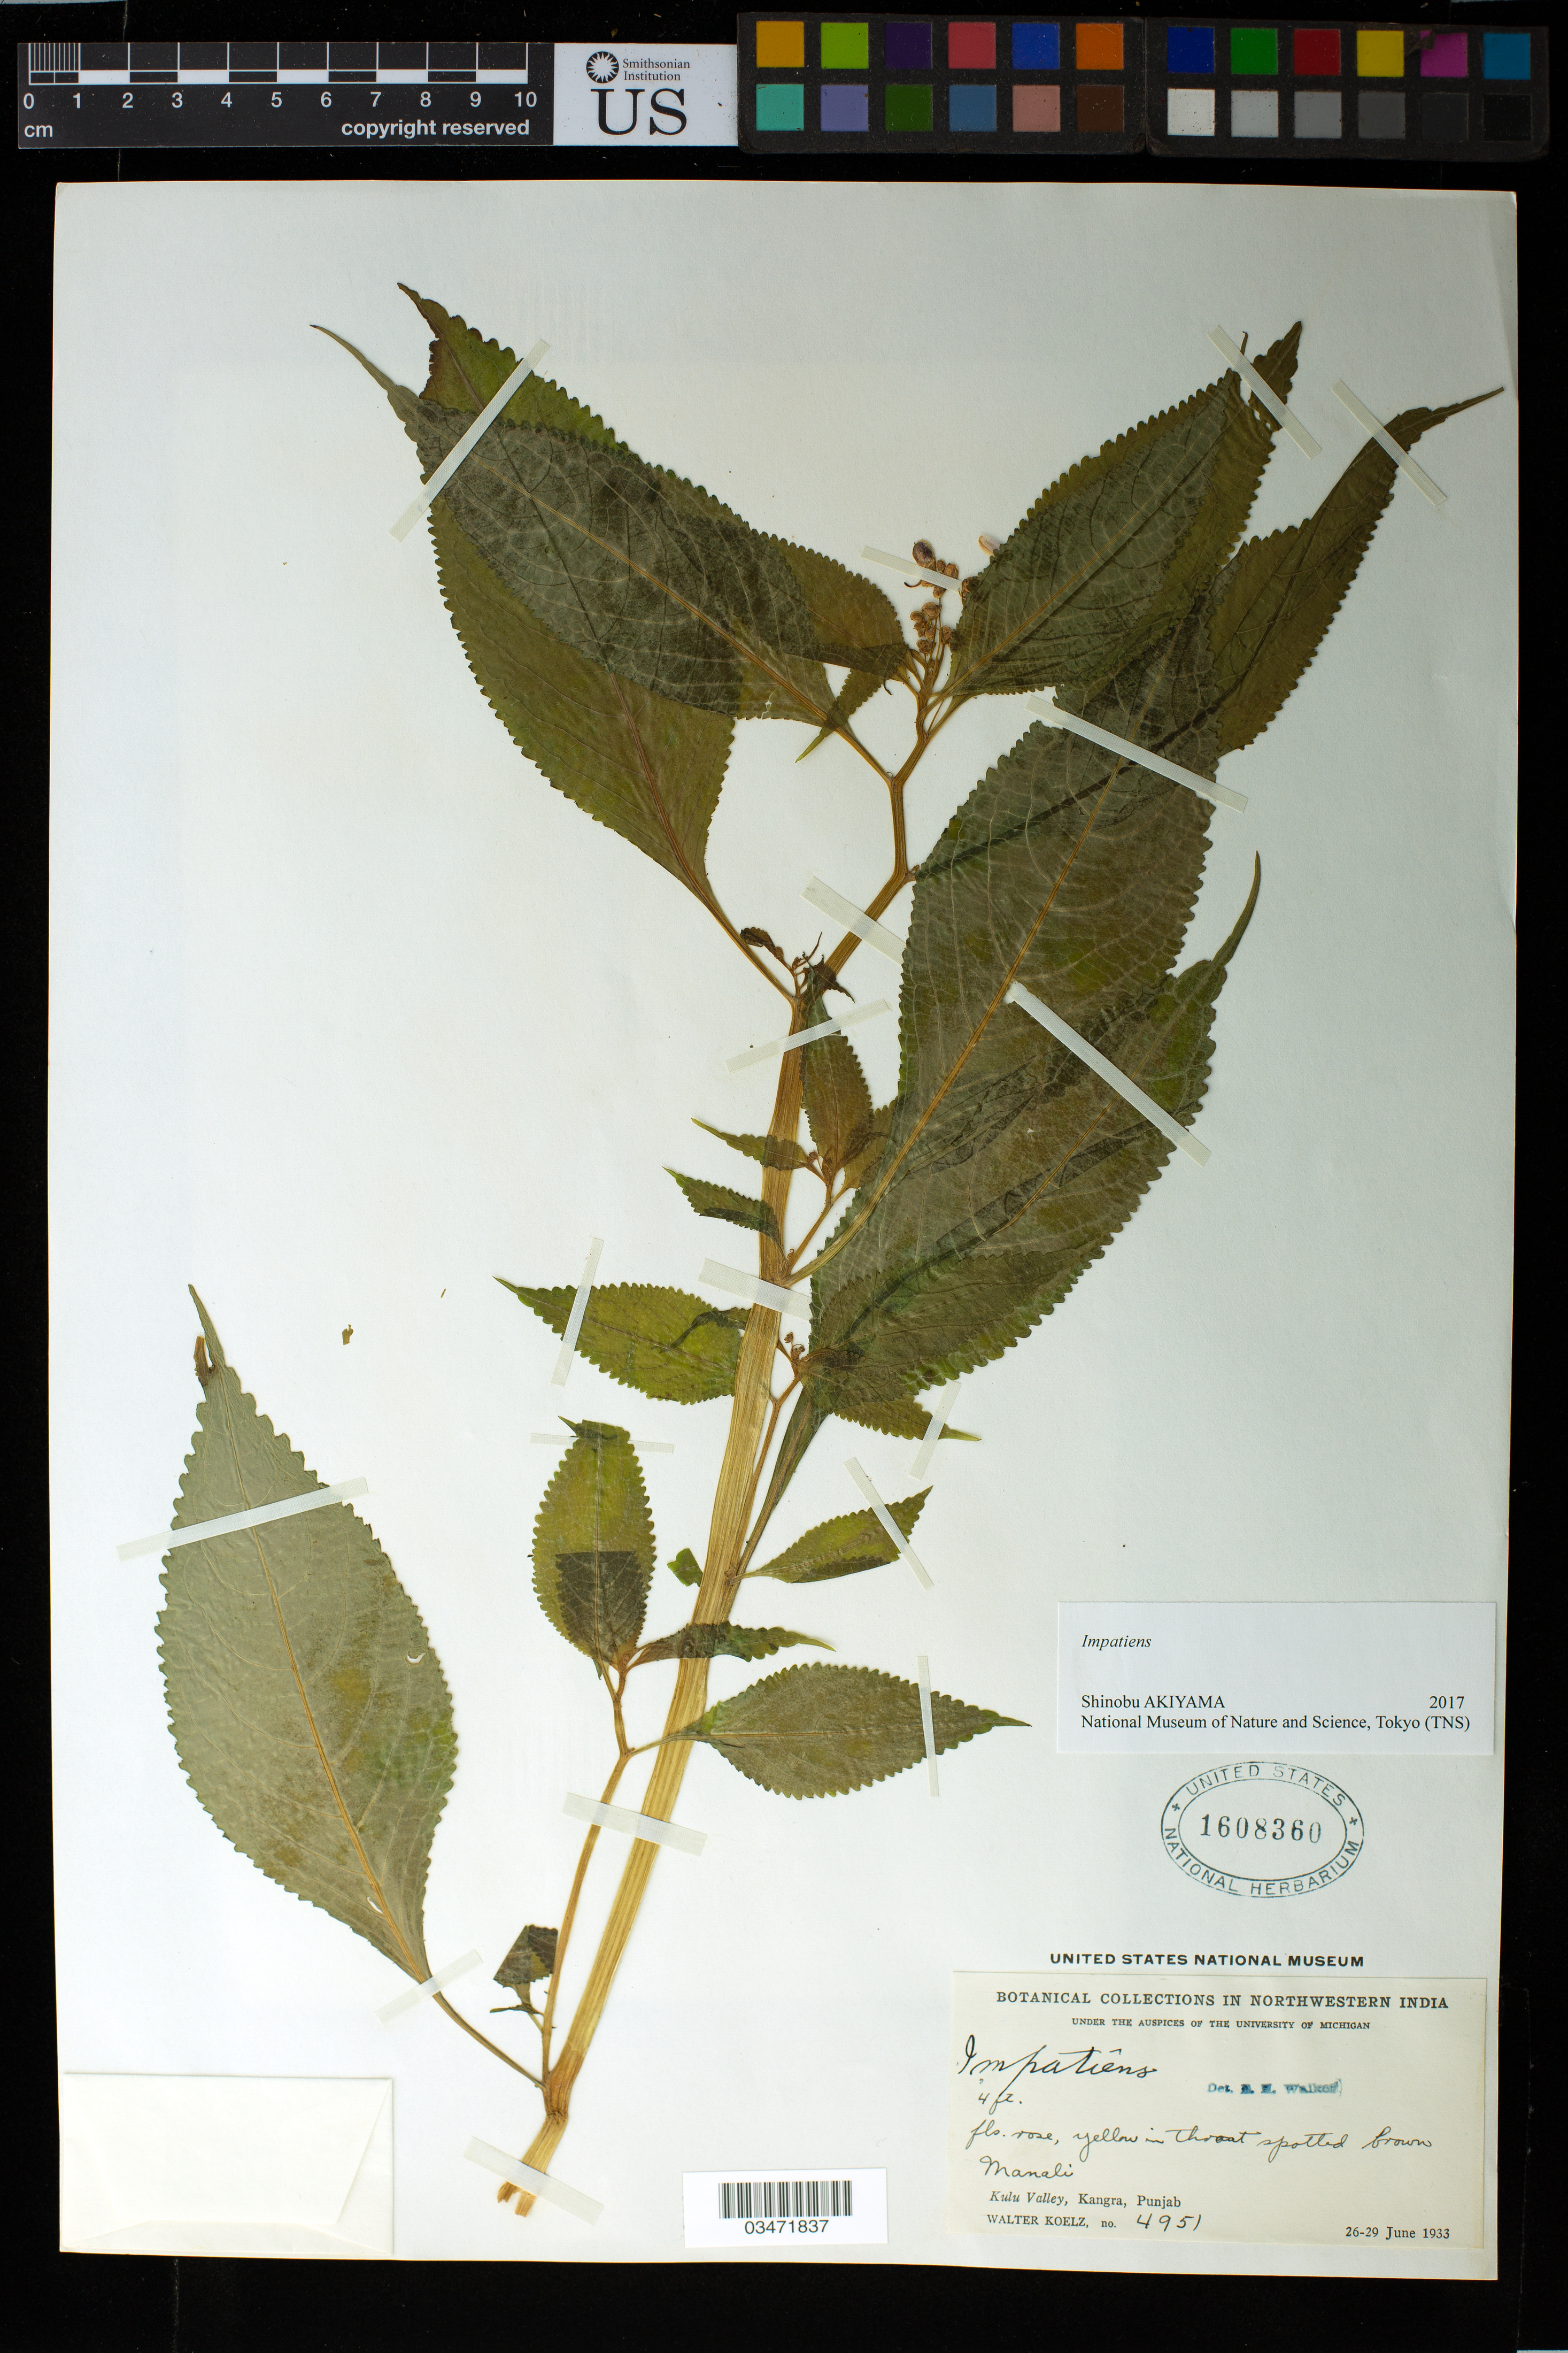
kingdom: Plantae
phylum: Tracheophyta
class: Magnoliopsida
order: Ericales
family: Balsaminaceae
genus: Impatiens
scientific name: Impatiens sp.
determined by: Akiyama, Shinobu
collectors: W. N. Koelz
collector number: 4951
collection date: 1933-06-26/1933-06-29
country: India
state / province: Himachal Pradesh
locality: Manali, Kulu Valley, Kangra, Punjab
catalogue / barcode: US 1608360